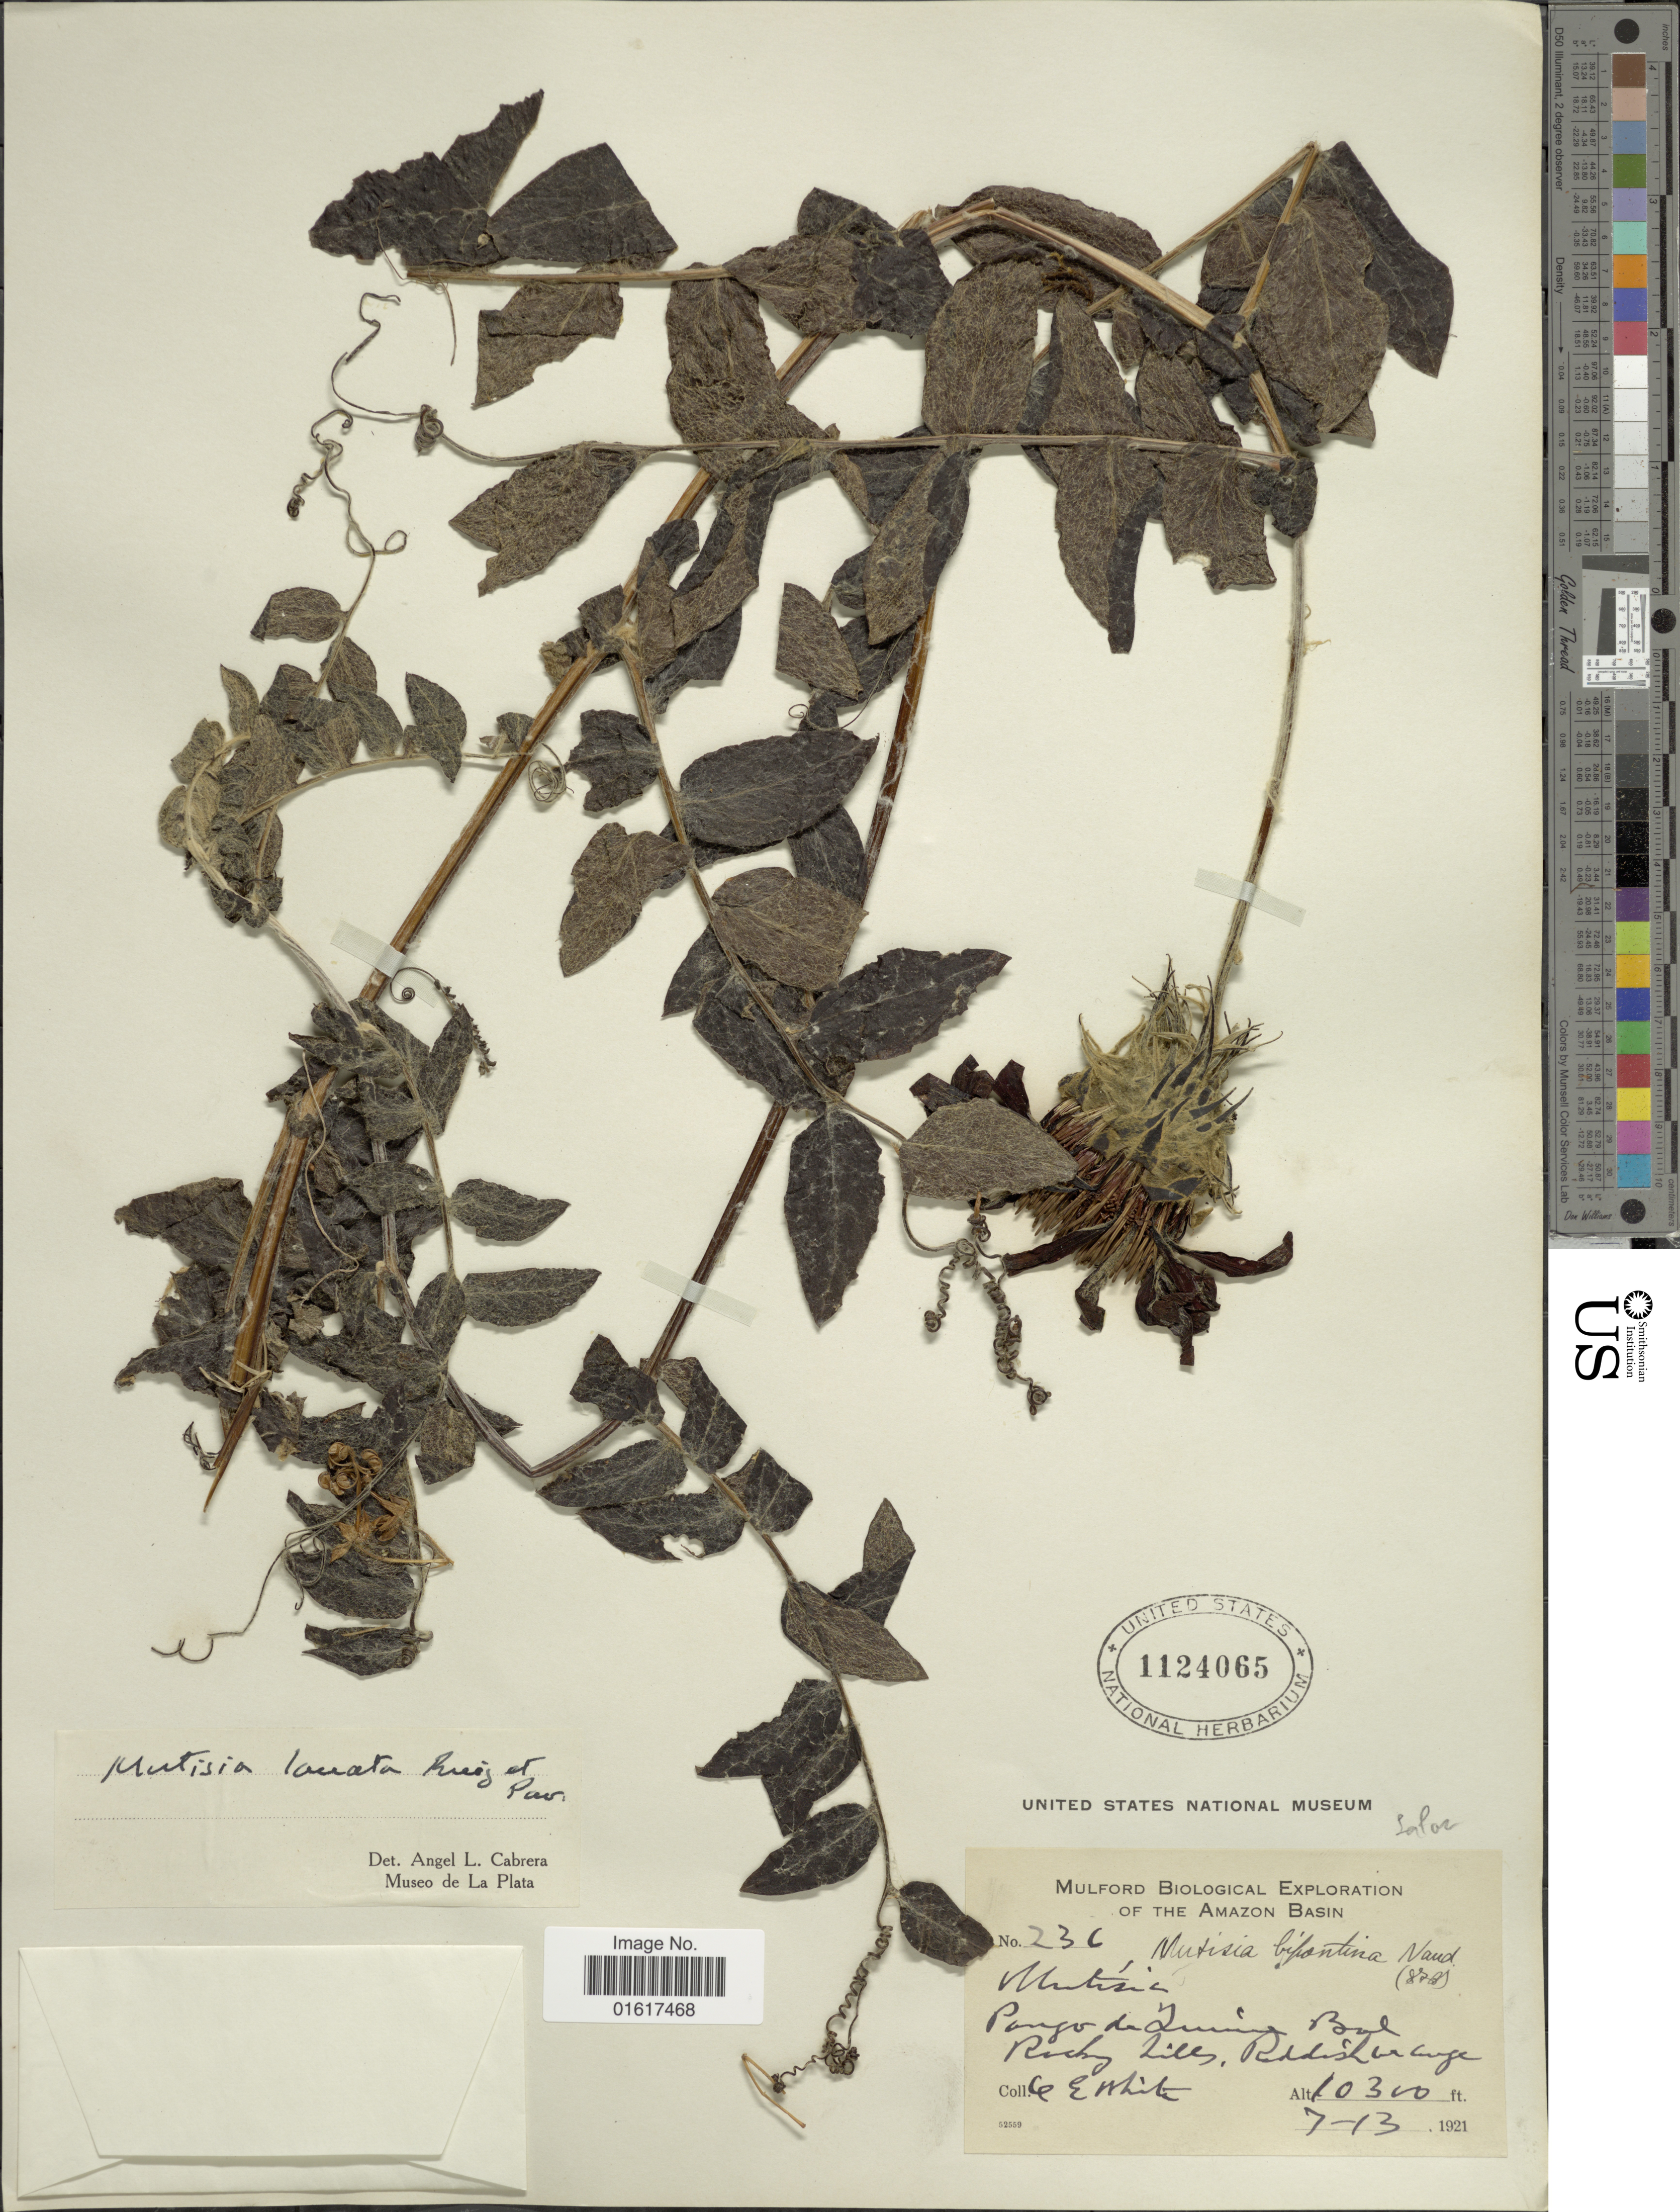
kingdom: Plantae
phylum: Tracheophyta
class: Magnoliopsida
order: Asterales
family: Asteraceae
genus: Mutisia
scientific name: Mutisia lanata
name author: Ruiz & Pav.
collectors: O. E. White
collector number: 236*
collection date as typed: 7-13-1921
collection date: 1921-07-13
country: Bolivia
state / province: La Paz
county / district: Inquisivi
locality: Pongo de Quime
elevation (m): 3139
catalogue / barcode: US 1124065